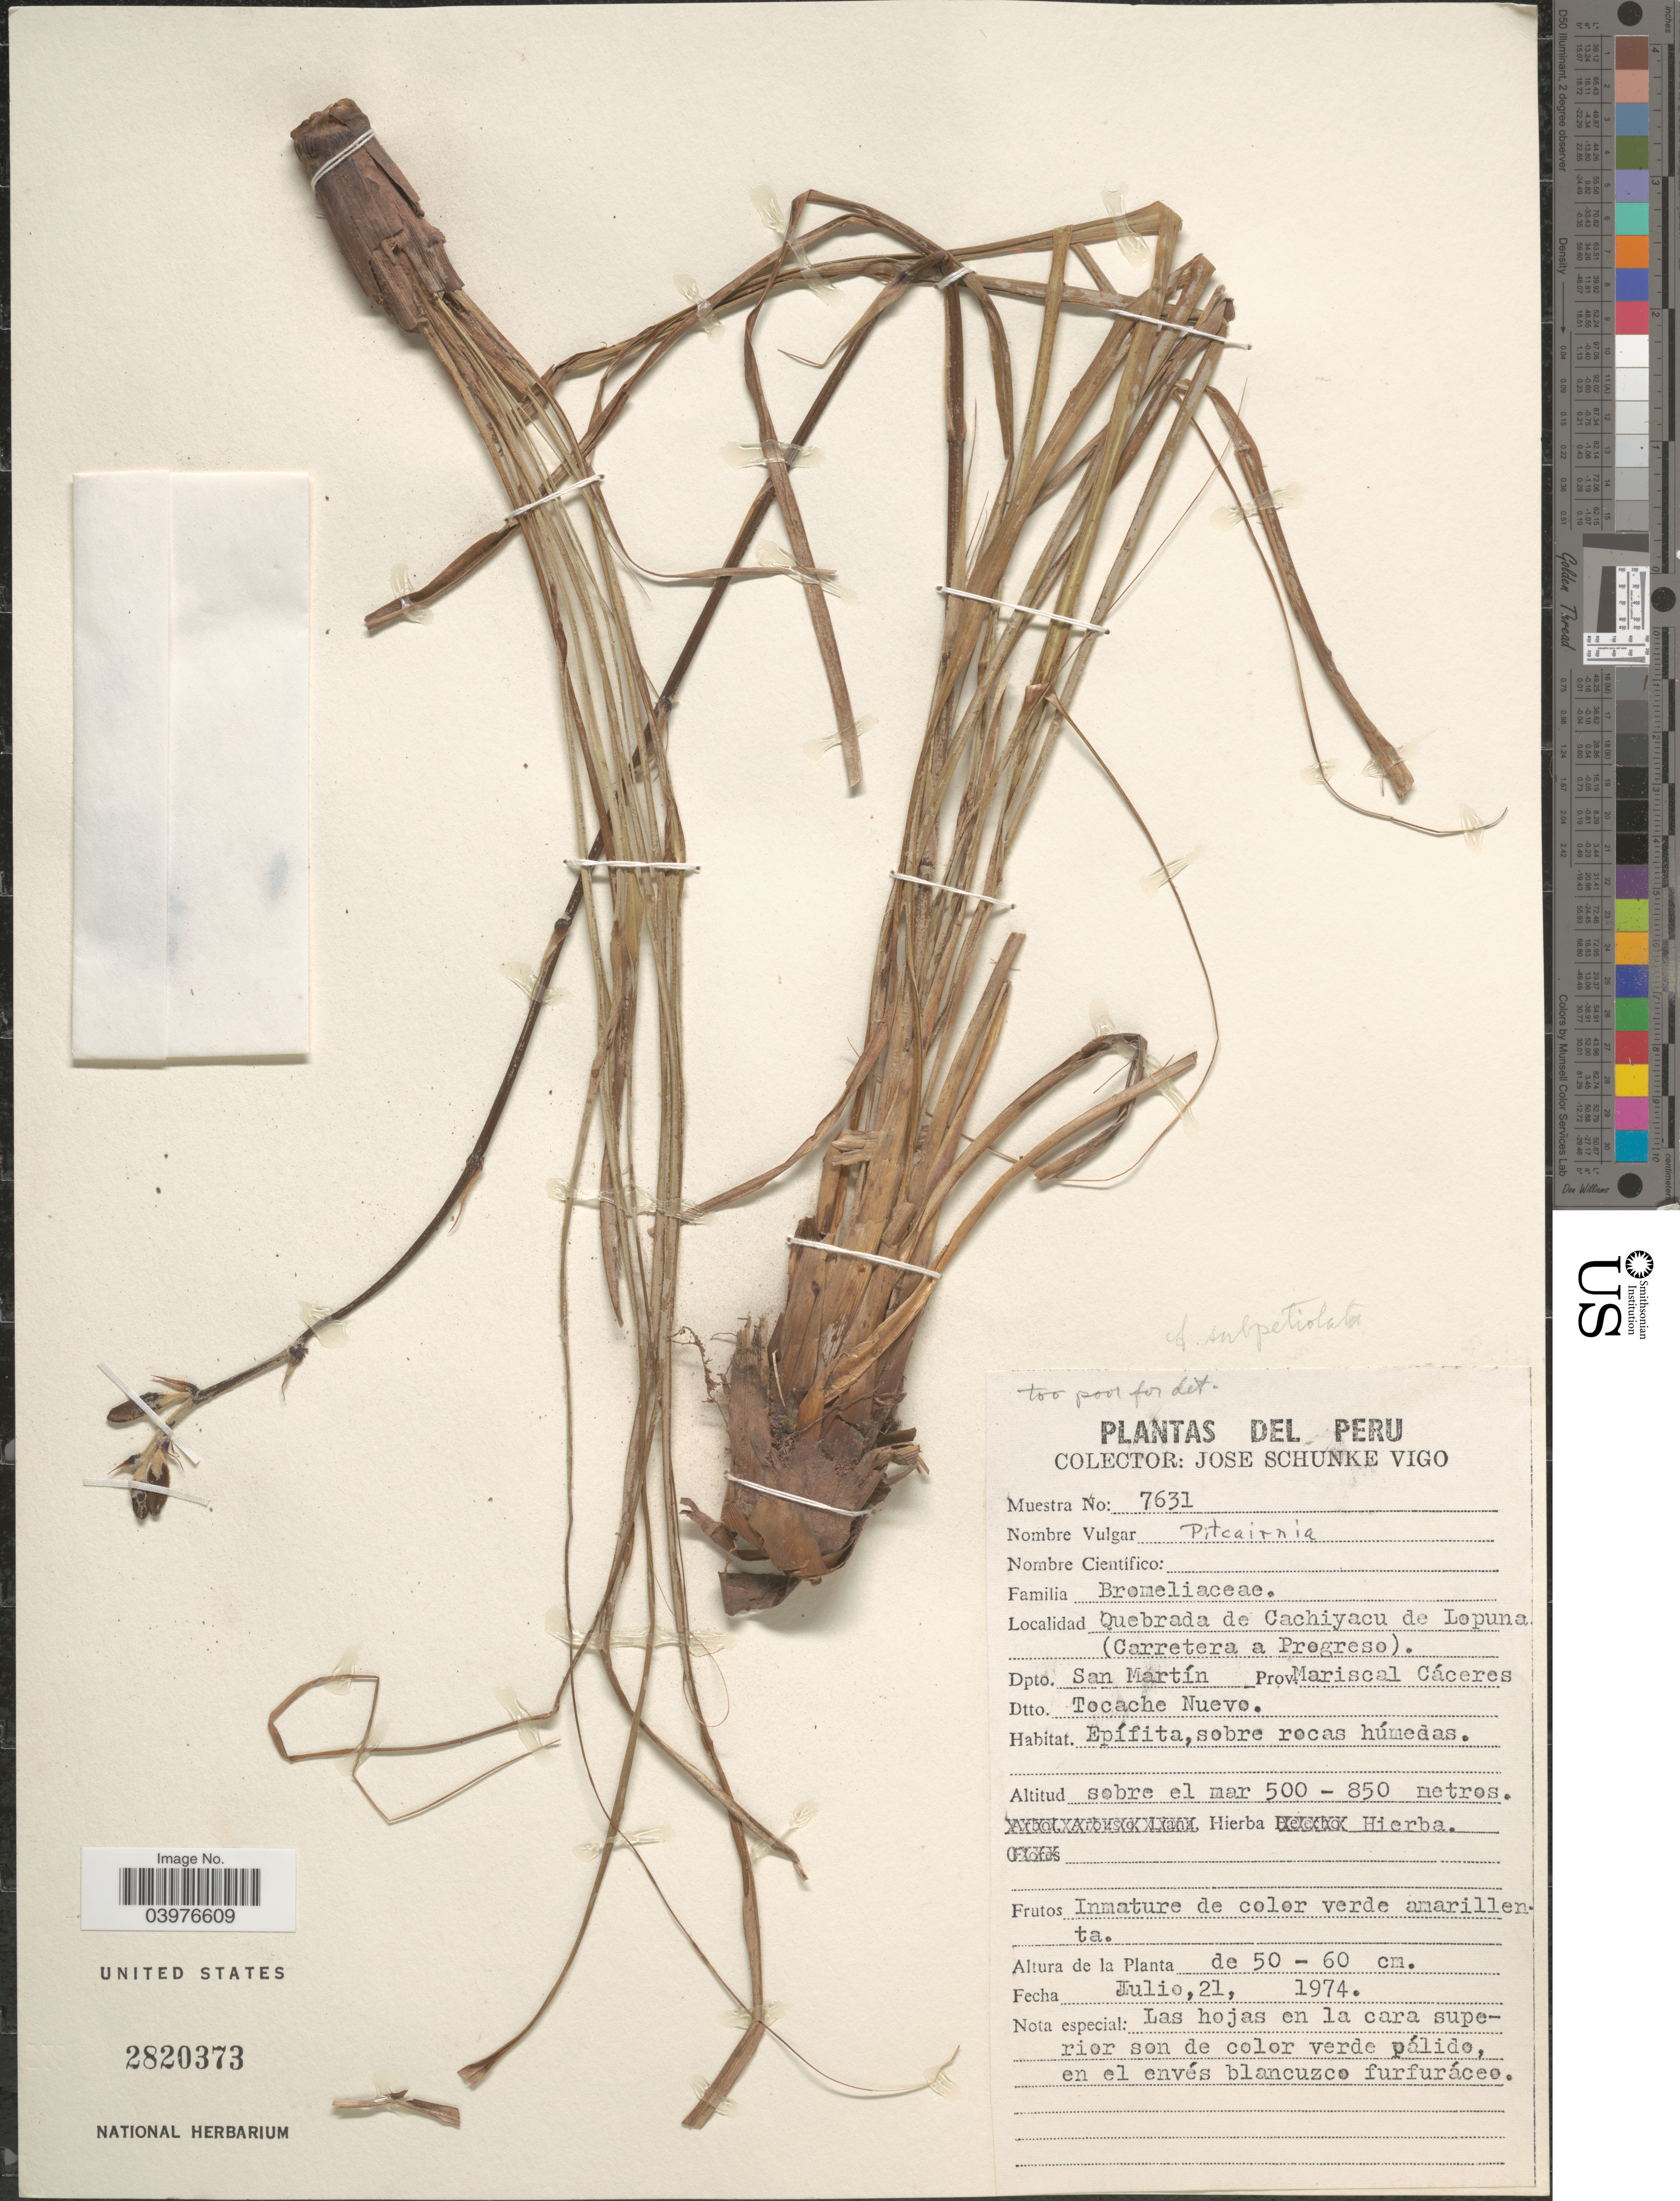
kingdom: Plantae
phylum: Tracheophyta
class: Liliopsida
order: Poales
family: Bromeliaceae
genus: Pitcairnia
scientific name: Pitcairnia sp.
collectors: J. Schunke Vigo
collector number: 7631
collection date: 1974-07-21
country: Peru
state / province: San Martín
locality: Quebrada de Cachiyacu de Lopuna (Carretera a Progreso). Dpto. San Martín. Prov. Mariscal Cáceres. Dtto. Tocache Nuevo.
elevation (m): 500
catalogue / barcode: US 2820373